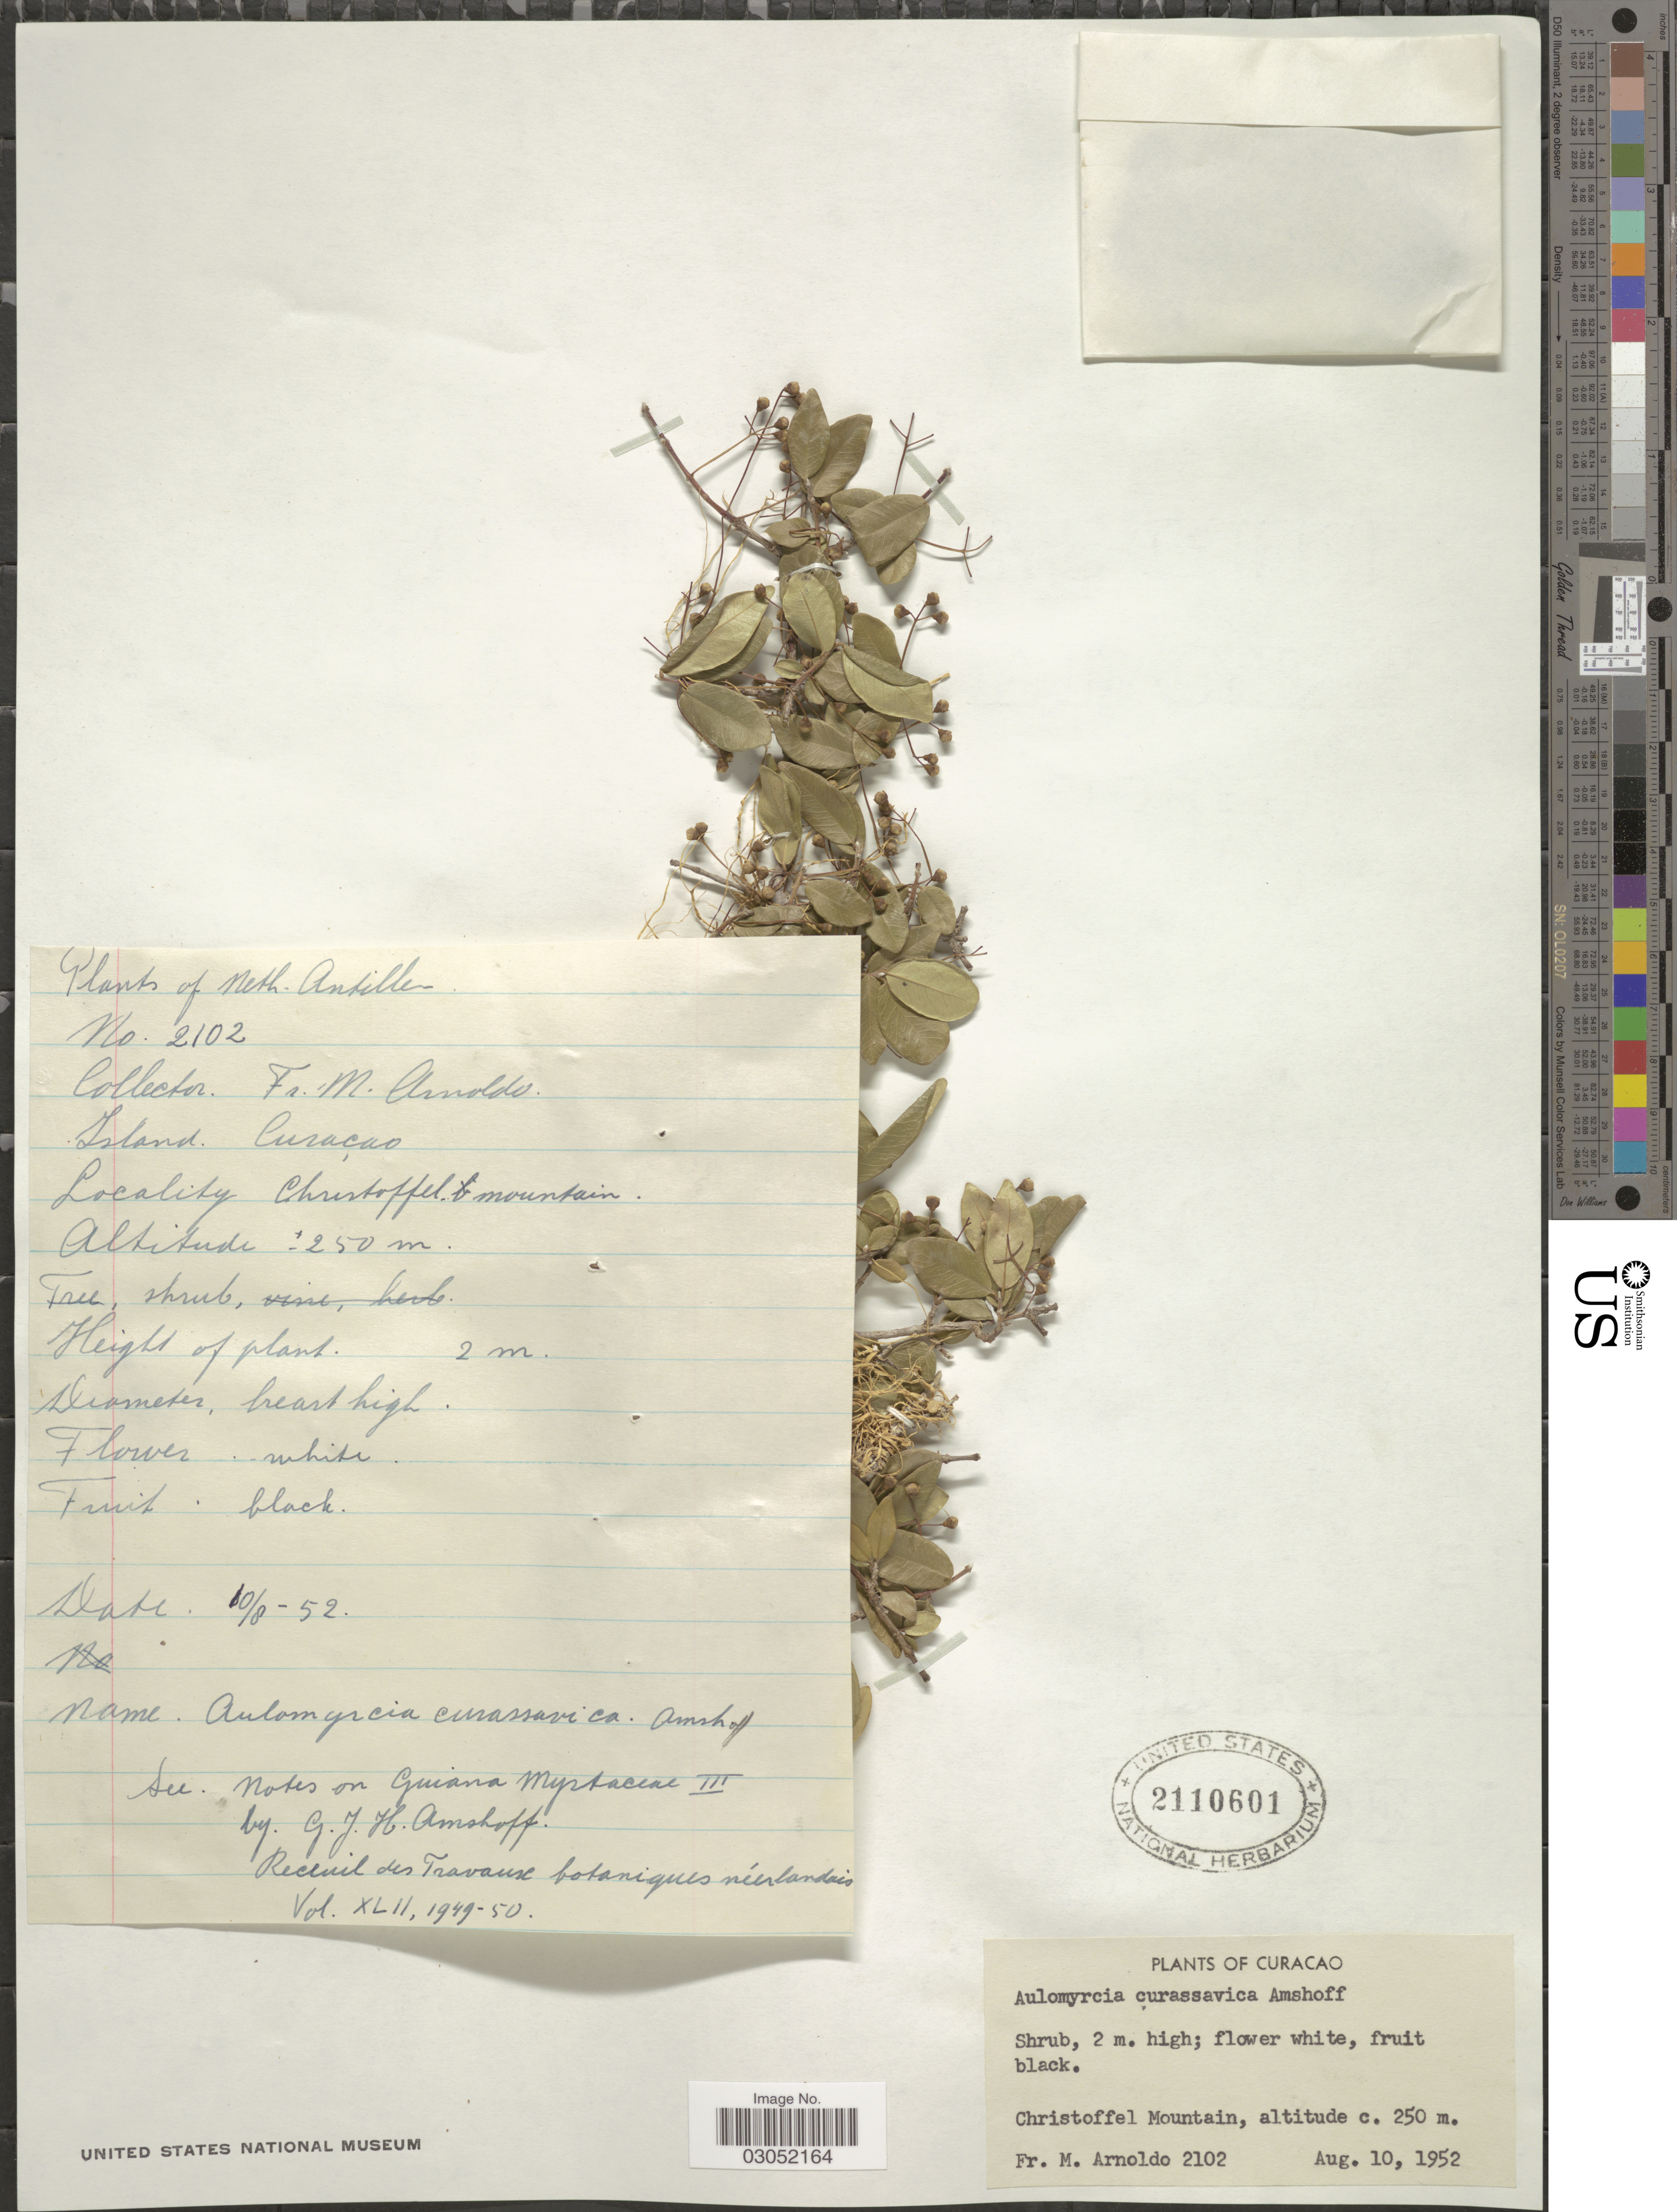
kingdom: Plantae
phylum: Tracheophyta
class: Magnoliopsida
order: Myrtales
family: Myrtaceae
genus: Myrcia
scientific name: Myrcia curassavica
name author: (Amshoff) Stoffers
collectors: N. Arnoldo-Broeders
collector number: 2102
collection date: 1952-08-10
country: Curaçao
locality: Christoffel Mountain. Neth. Antilles.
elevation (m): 250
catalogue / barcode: US 2110601